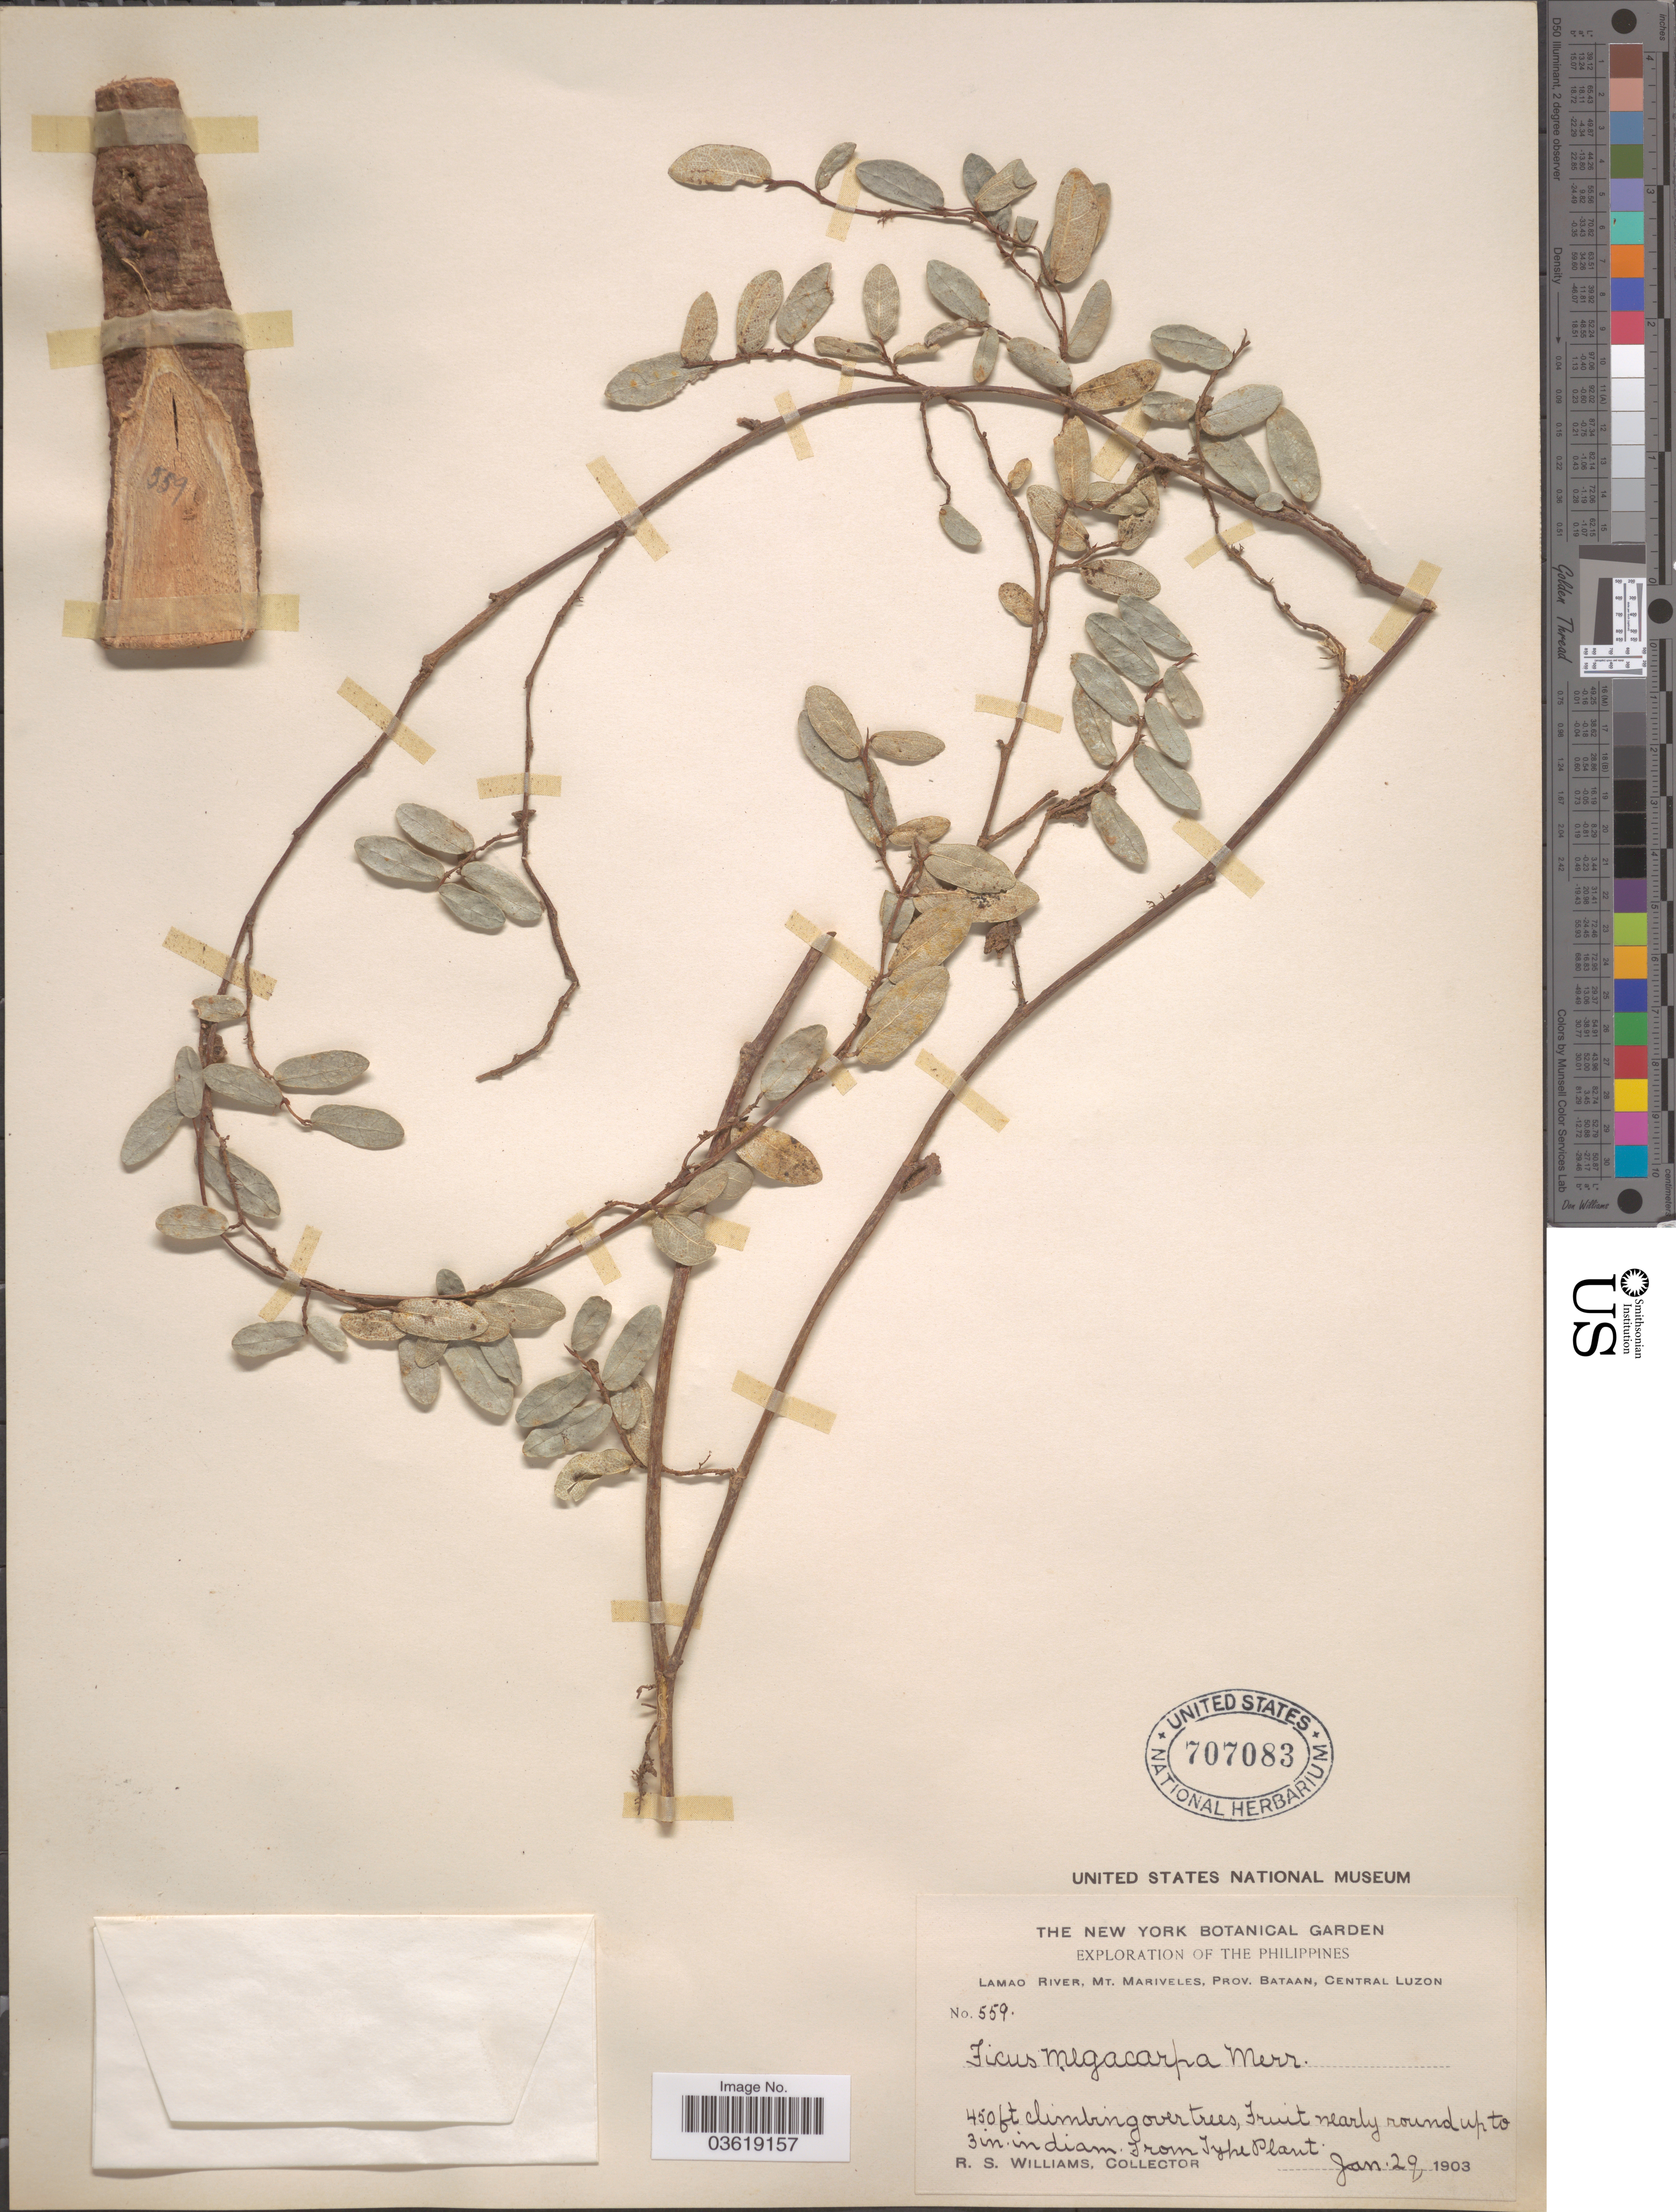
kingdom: Plantae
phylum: Tracheophyta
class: Magnoliopsida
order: Rosales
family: Moraceae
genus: Ficus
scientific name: Ficus megacarpa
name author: Merr.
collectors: R. S. Williams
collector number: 559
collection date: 1903-01-29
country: Philippines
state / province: Central Luzon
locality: Lamao River, Mt. Mariveles, Prov. Bataan.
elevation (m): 137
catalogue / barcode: US 707083